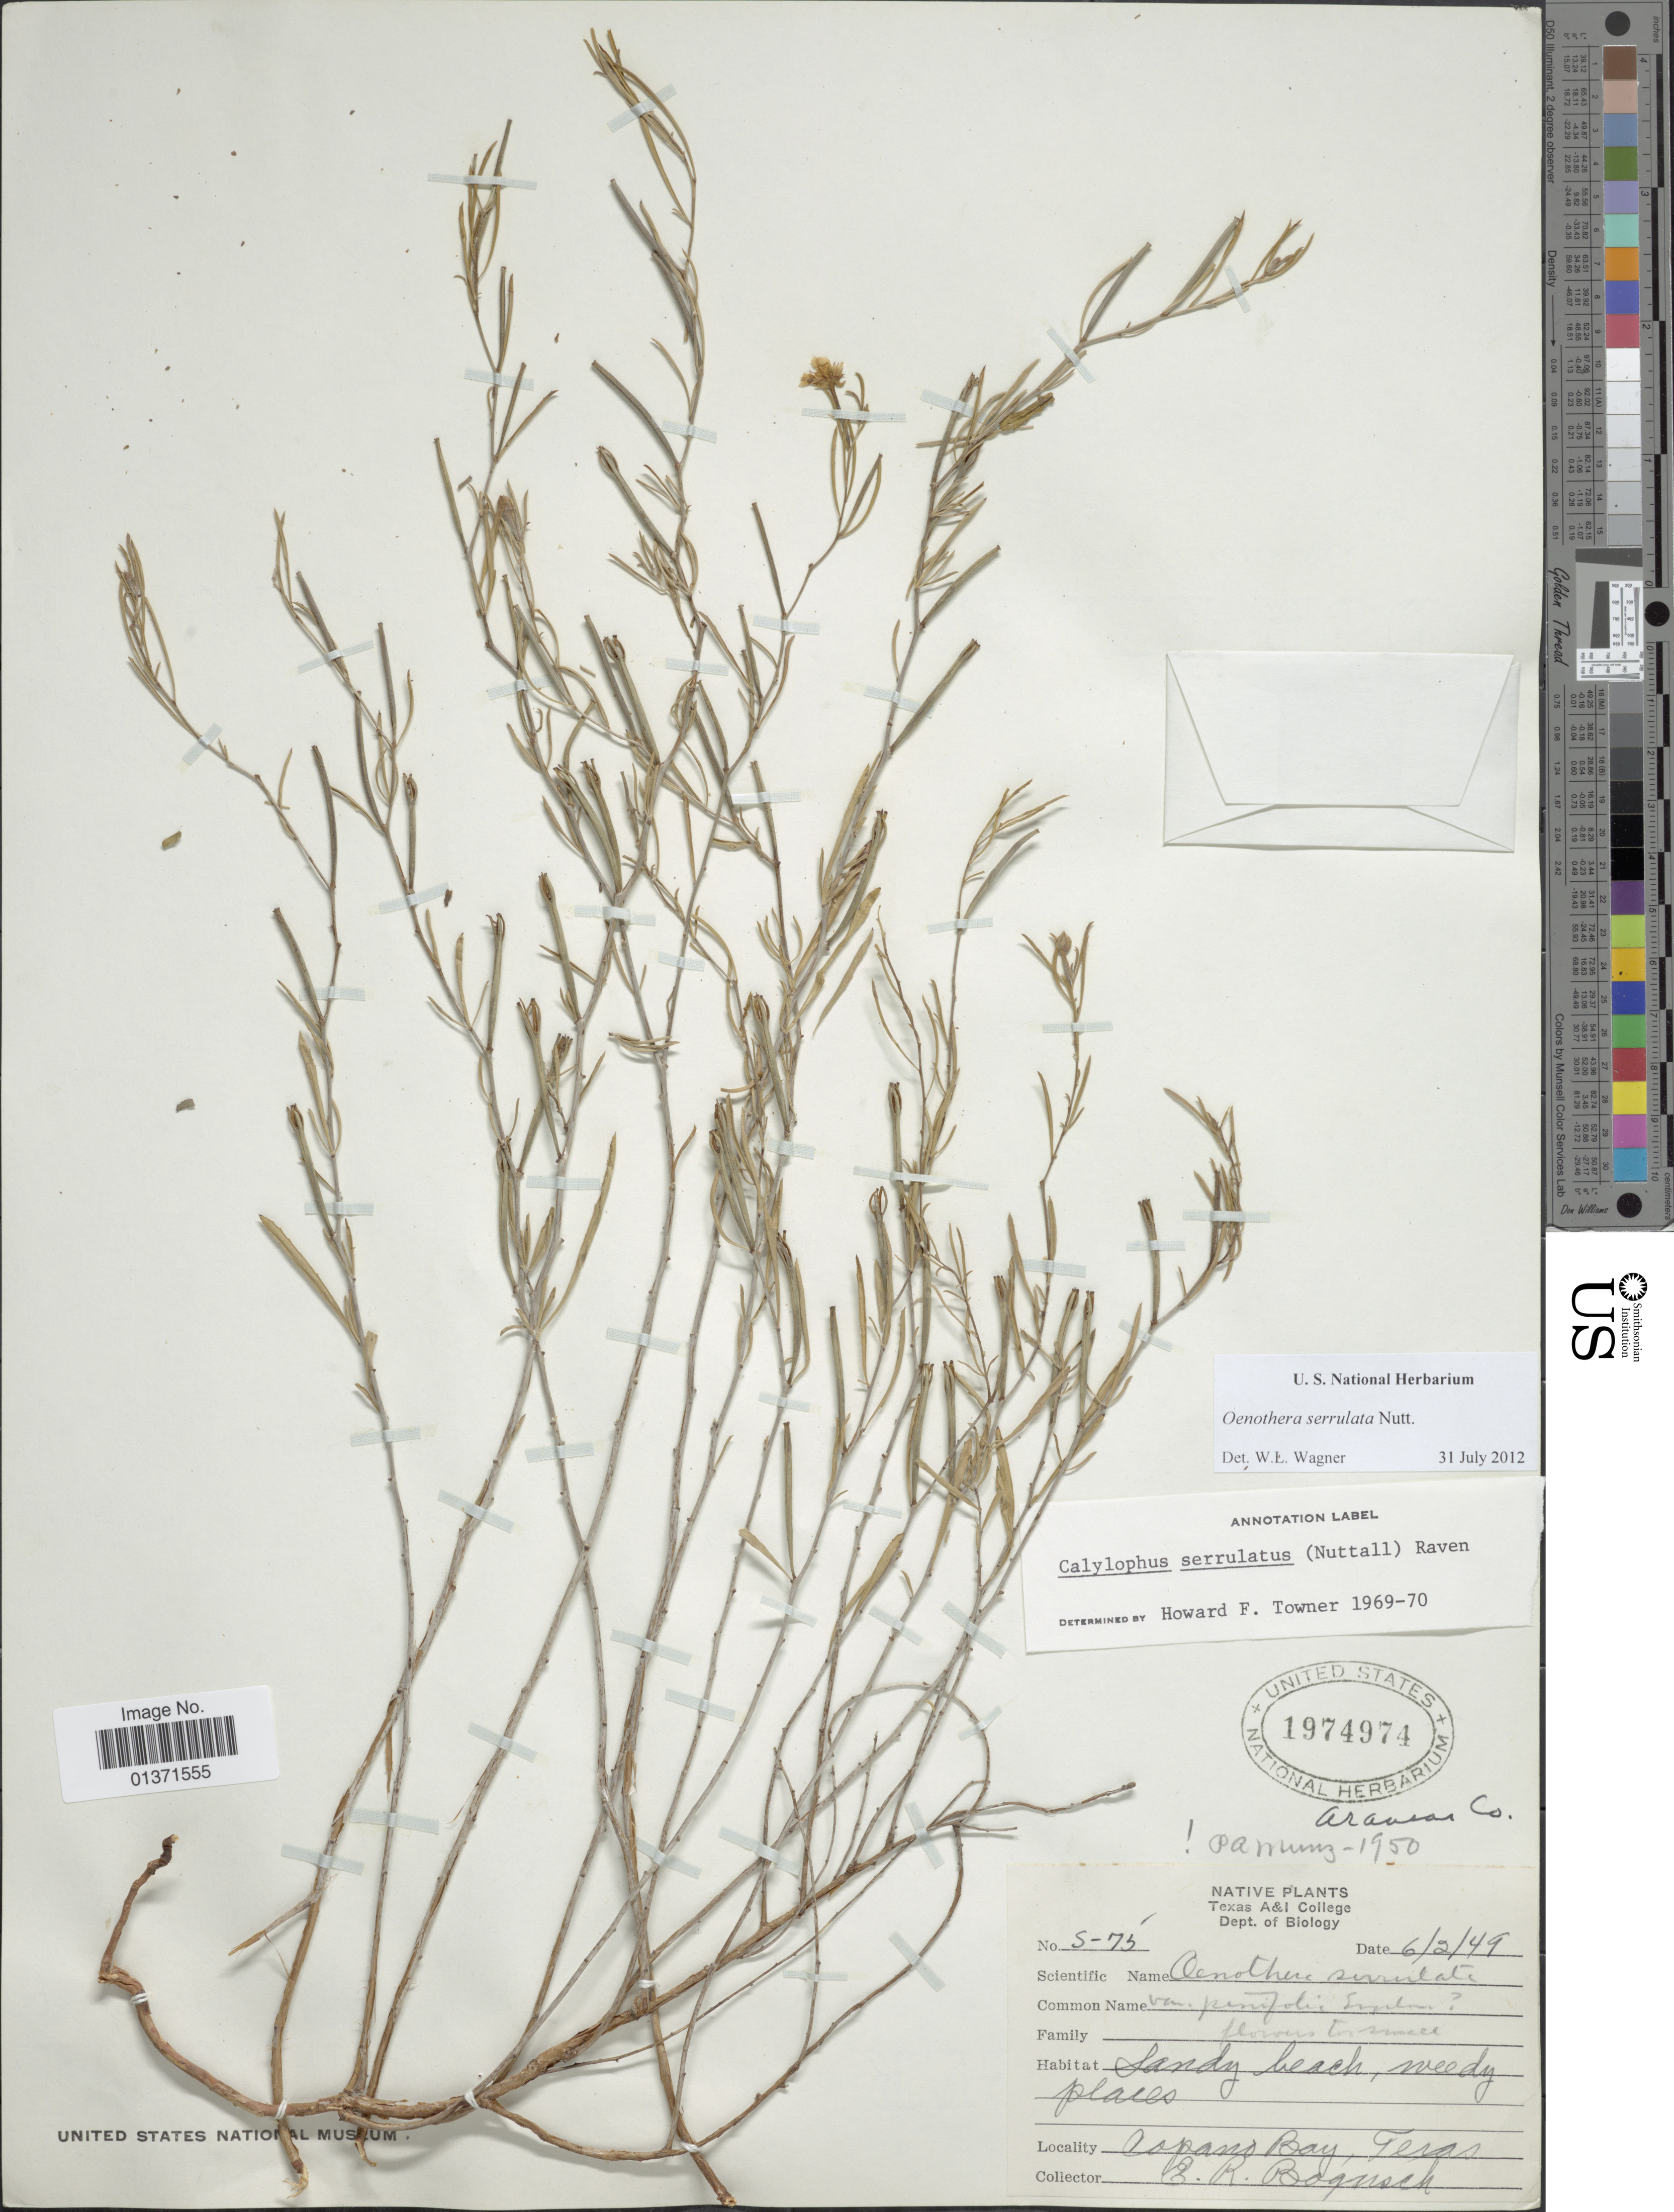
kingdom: Plantae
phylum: Tracheophyta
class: Magnoliopsida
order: Myrtales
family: Onagraceae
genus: Oenothera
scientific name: Oenothera serrulata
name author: Nutt.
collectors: E. Bogusch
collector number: S-75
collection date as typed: Transcribed d/m/y: 2/6/49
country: United States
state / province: Texas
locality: Capano Bay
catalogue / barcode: US 1974974